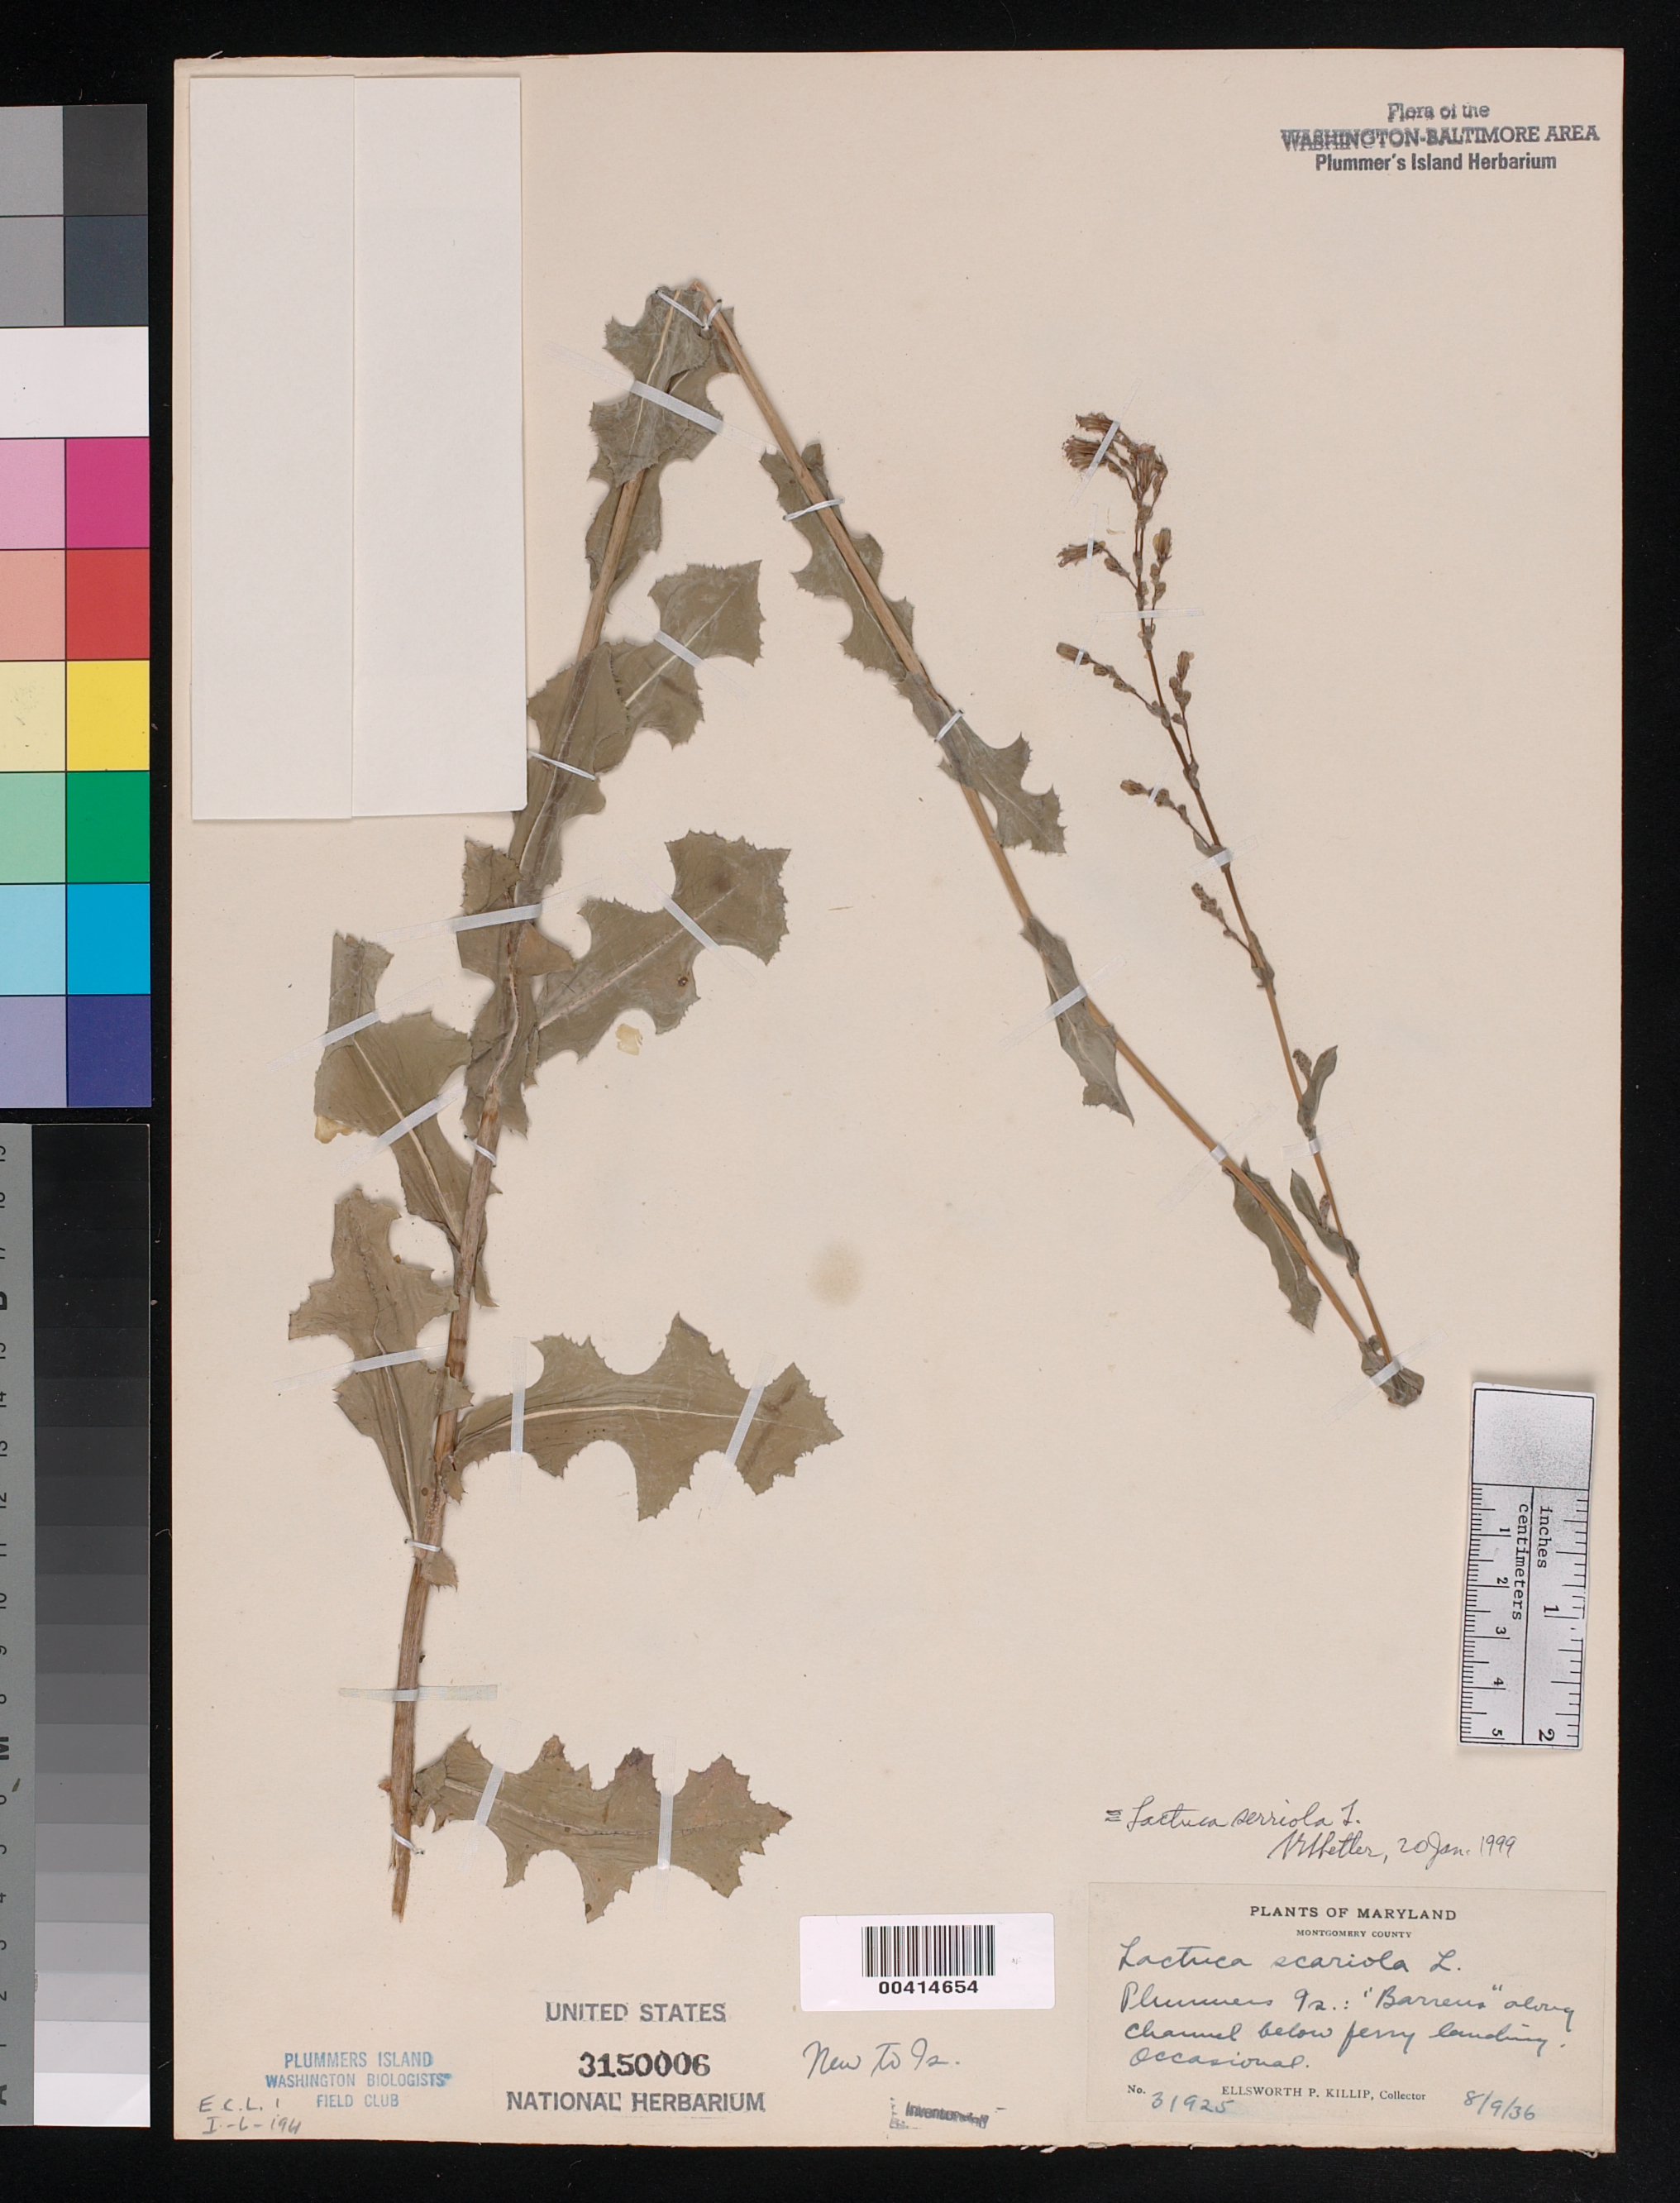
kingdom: Plantae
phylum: Tracheophyta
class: Magnoliopsida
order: Asterales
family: Asteraceae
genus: Lactuca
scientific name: Lactuca serriola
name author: L.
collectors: E. P. Killip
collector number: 31925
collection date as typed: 09 Aug 1936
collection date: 1936-08-09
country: United States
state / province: Maryland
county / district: Montgomery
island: Plummers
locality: Plummer's Island; "barrens" along channel below Ferry Landing Plummers Island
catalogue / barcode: US 3150006